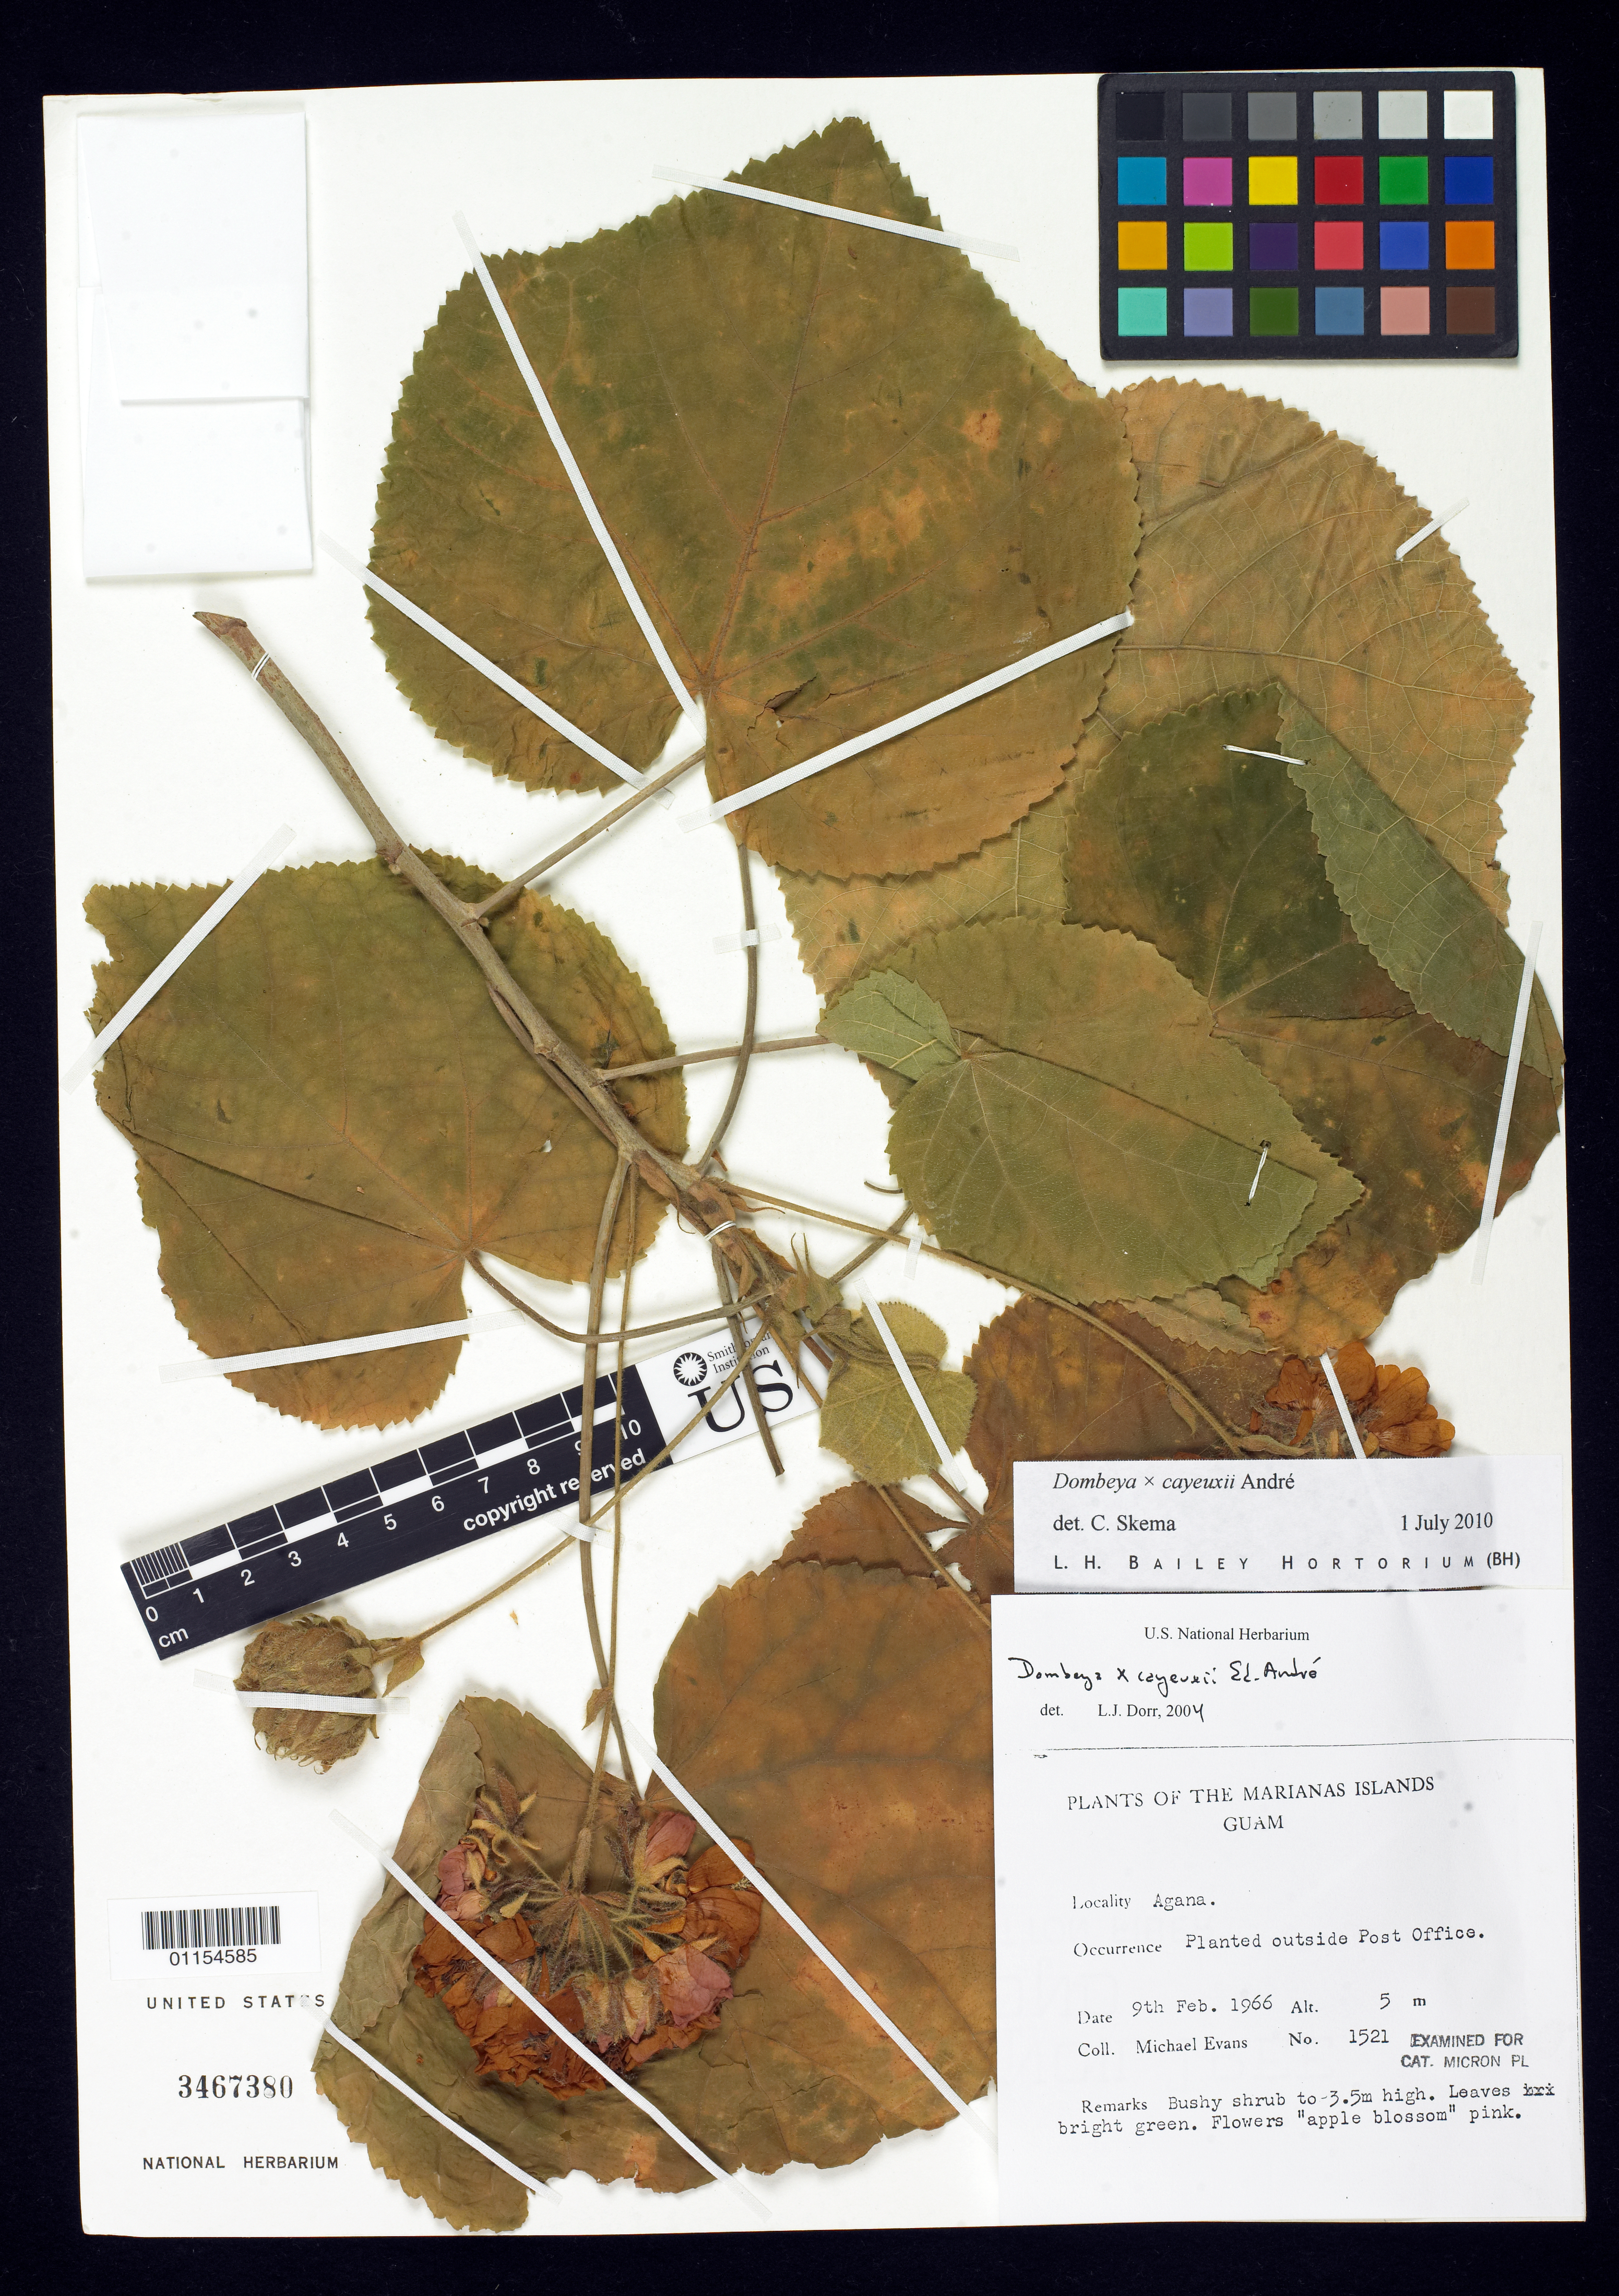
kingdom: Plantae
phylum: Tracheophyta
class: Magnoliopsida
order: Malvales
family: Malvaceae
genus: Dombeya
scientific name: Dombeya x cayeuxii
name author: André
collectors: M. S. Evans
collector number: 1521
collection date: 1966-02-09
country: Guam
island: Guam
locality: Planted outside post office, Agana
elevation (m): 5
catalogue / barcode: US 3467380